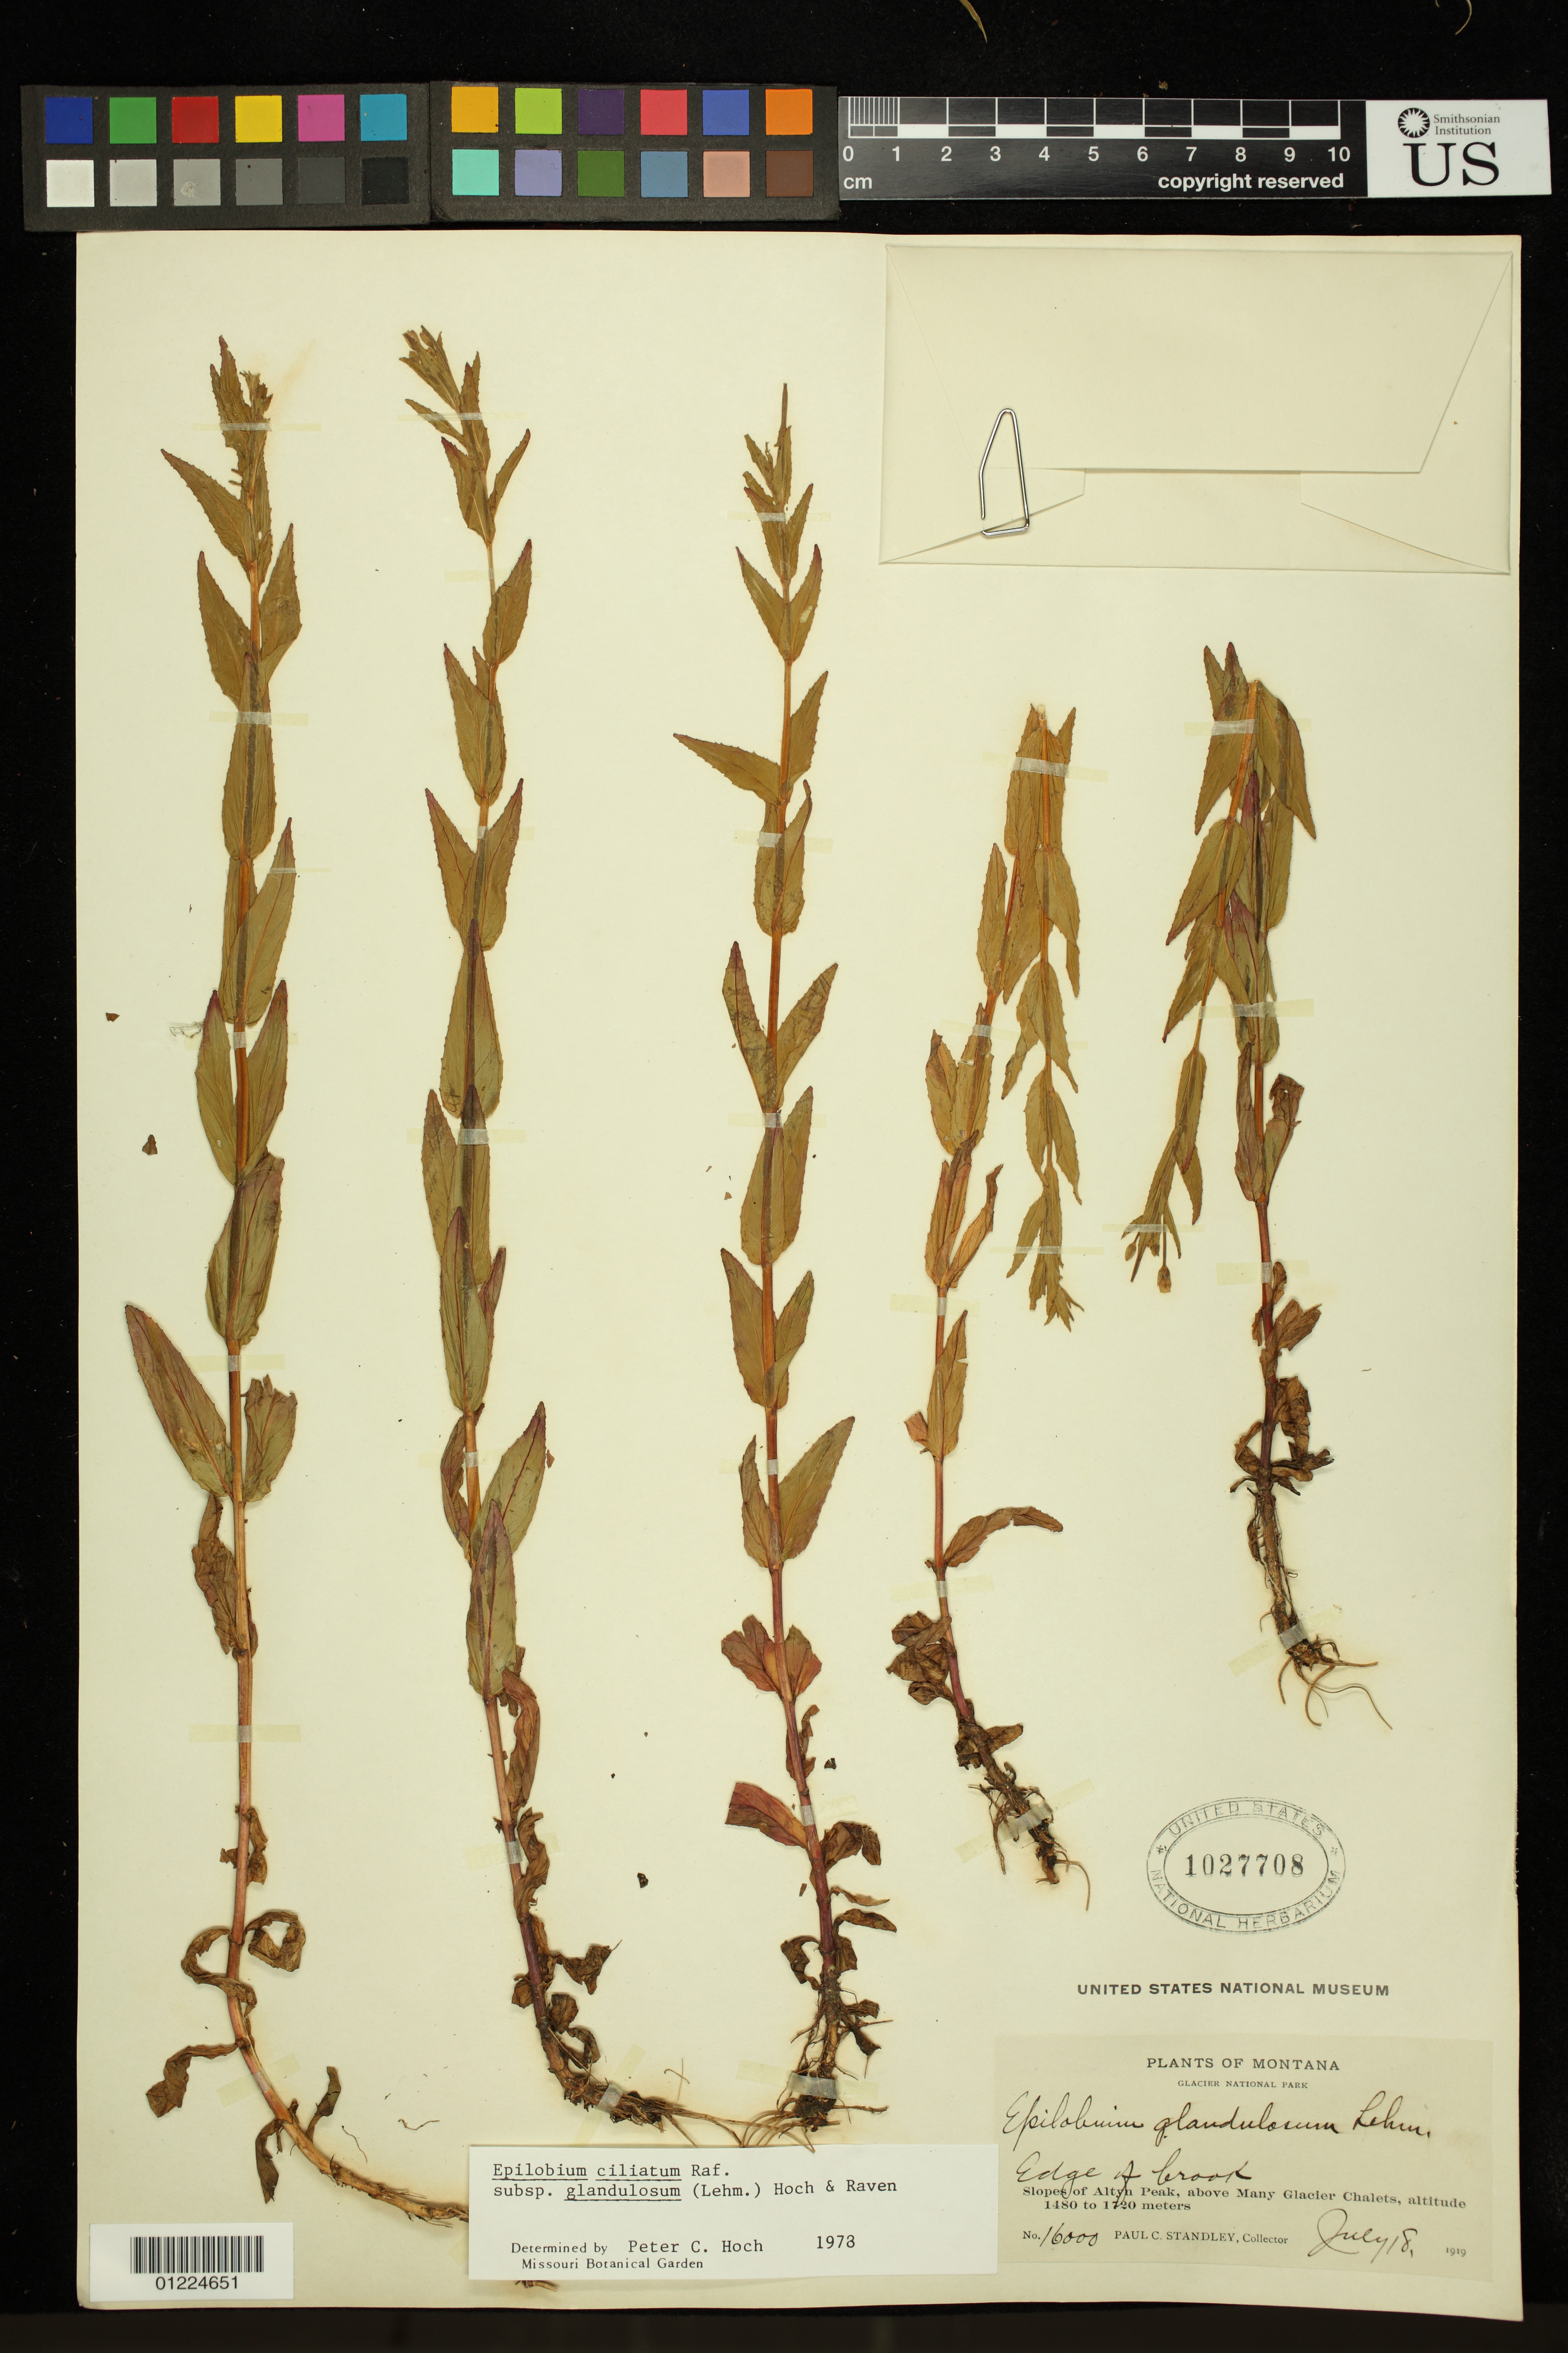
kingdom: Plantae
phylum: Tracheophyta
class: Magnoliopsida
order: Myrtales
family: Onagraceae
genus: Epilobium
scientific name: Epilobium ciliatum subsp. glandulosum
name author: (Lehm.) Hoch & P.H. Raven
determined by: Hoch, P. C.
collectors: P. C. Standley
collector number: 16000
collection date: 1919-07-18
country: United States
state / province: Montana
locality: Slopes of Altyn Peak, above Many Glacier Chalets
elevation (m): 1480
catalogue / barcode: US 1027708